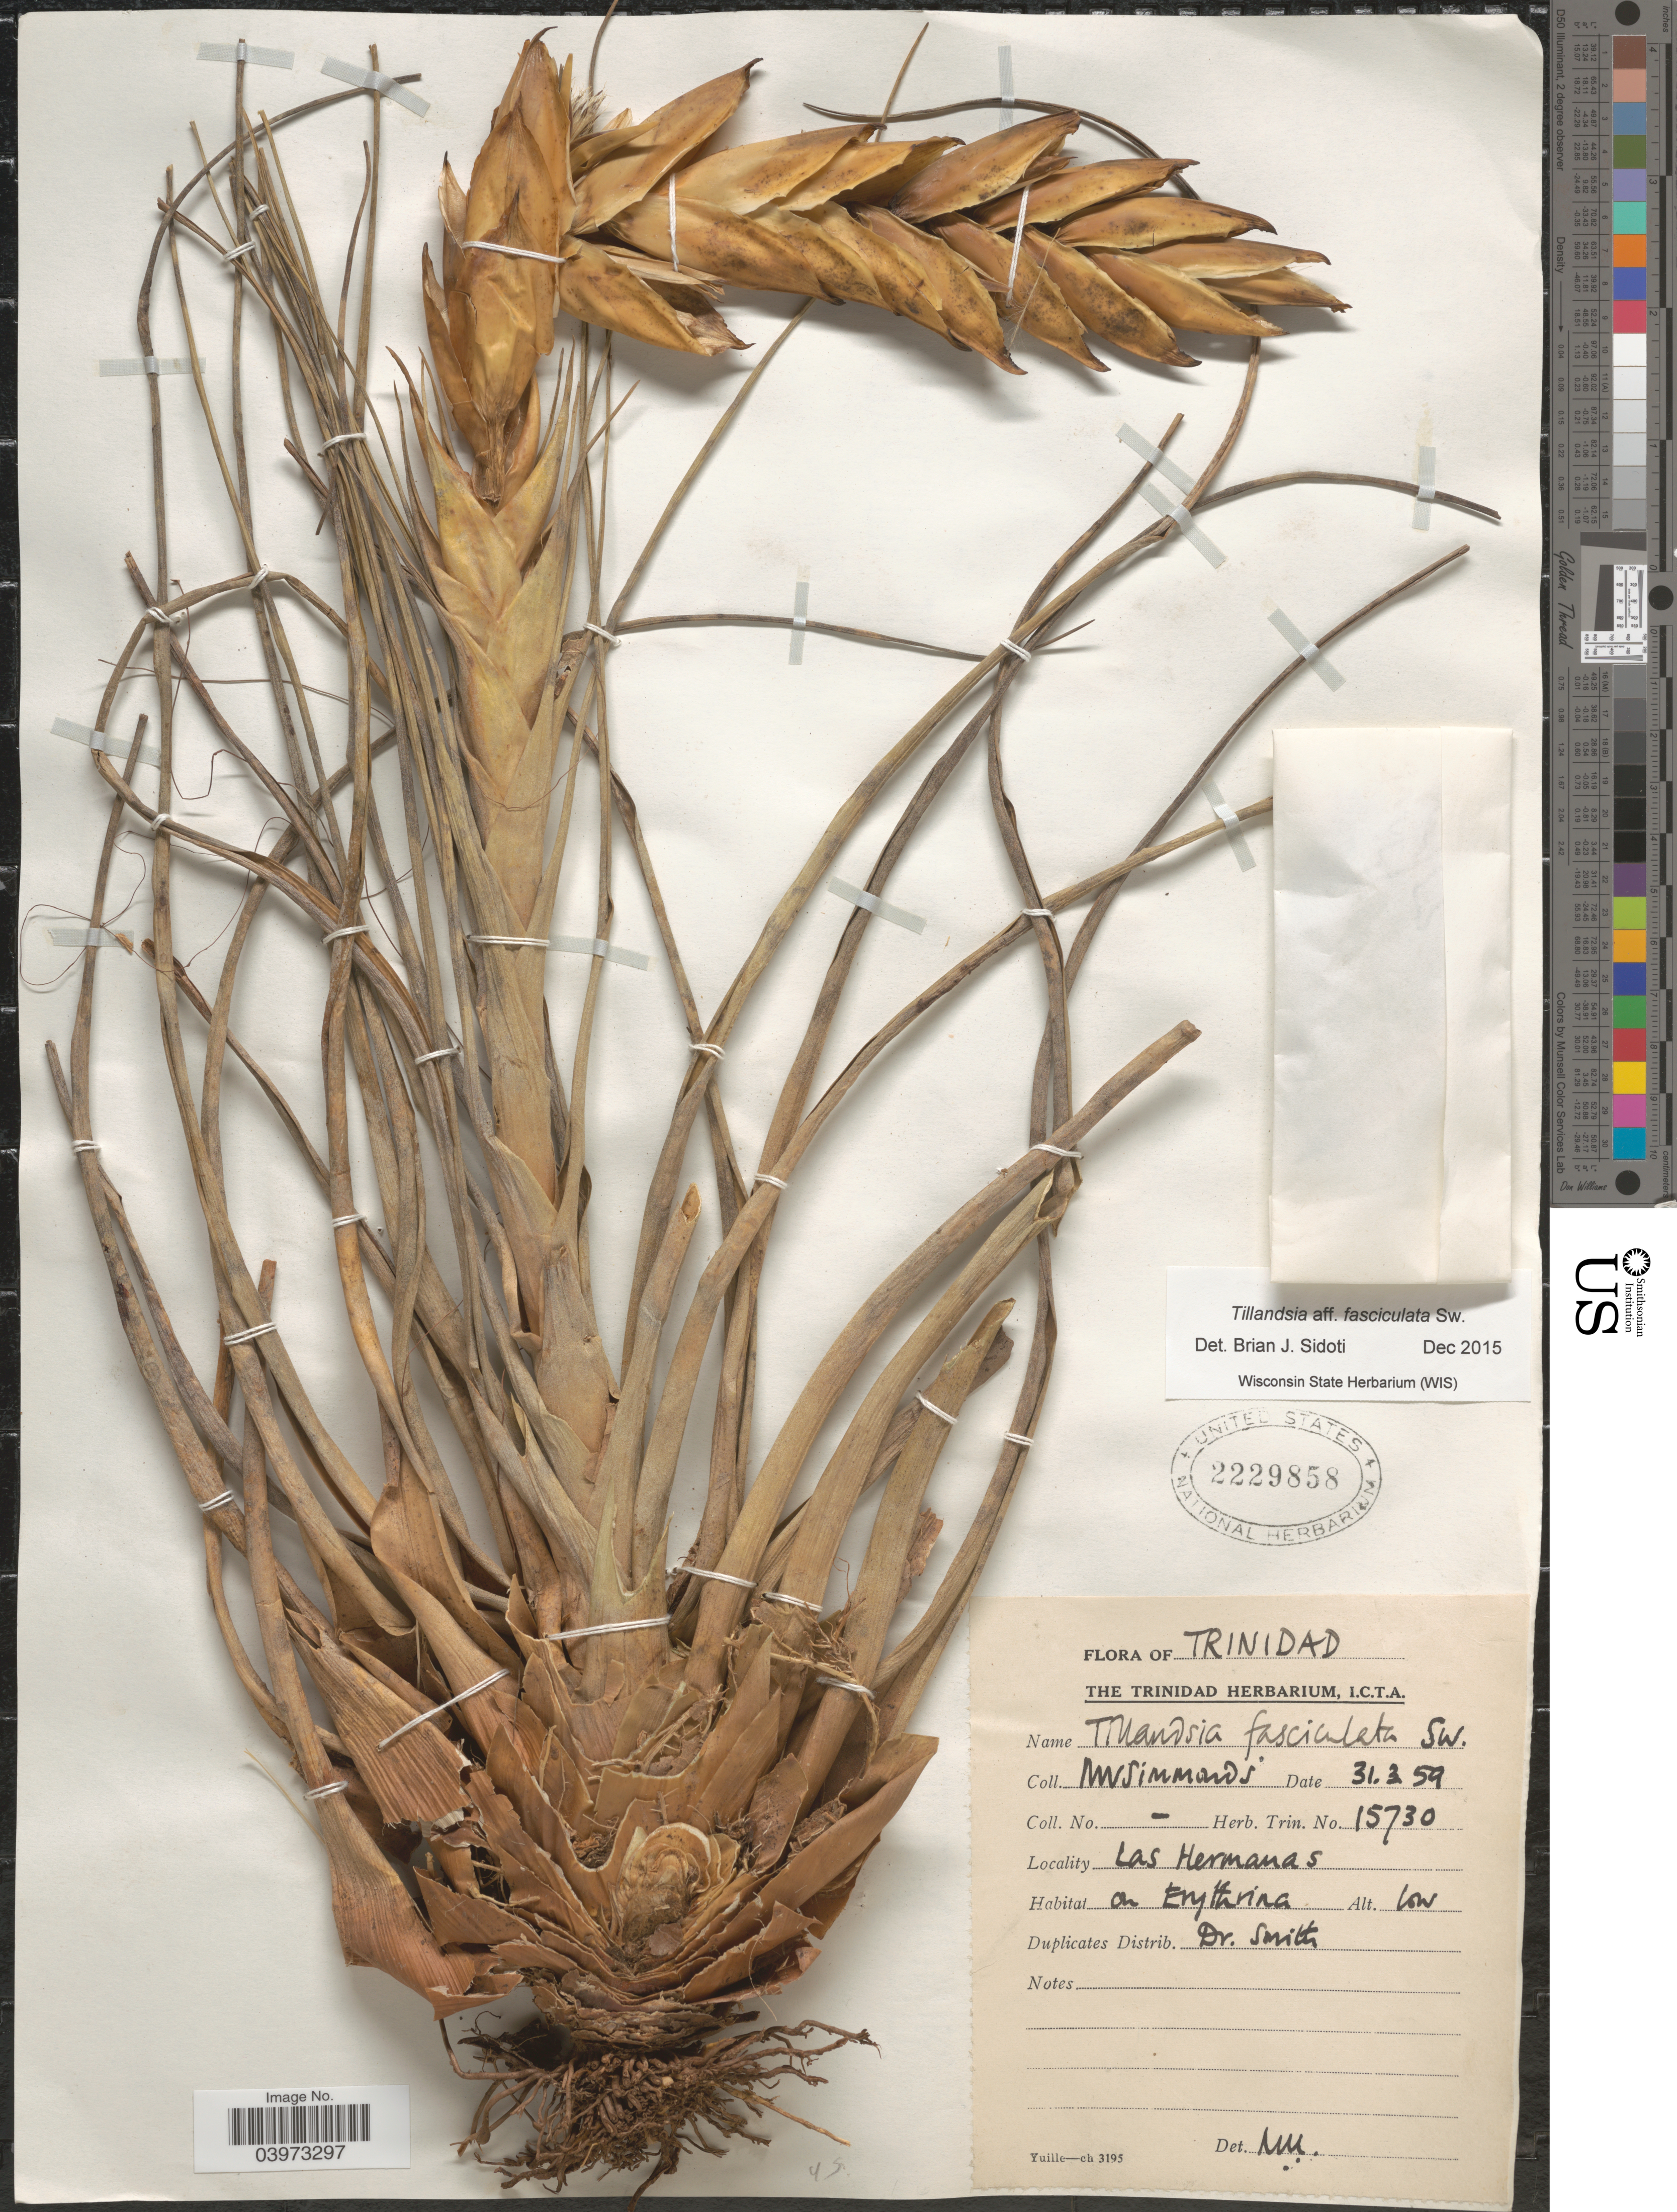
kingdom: Plantae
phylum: Tracheophyta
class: Liliopsida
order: Poales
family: Bromeliaceae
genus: Tillandsia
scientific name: Tillandsia fasciculata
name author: Sw.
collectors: N. W. Simmonds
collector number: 15730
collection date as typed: Transcribed d/m/y: 31/3/59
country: Trinidad and Tobago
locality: Trinidad. Las Hermanas.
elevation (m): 10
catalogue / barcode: US 2229858